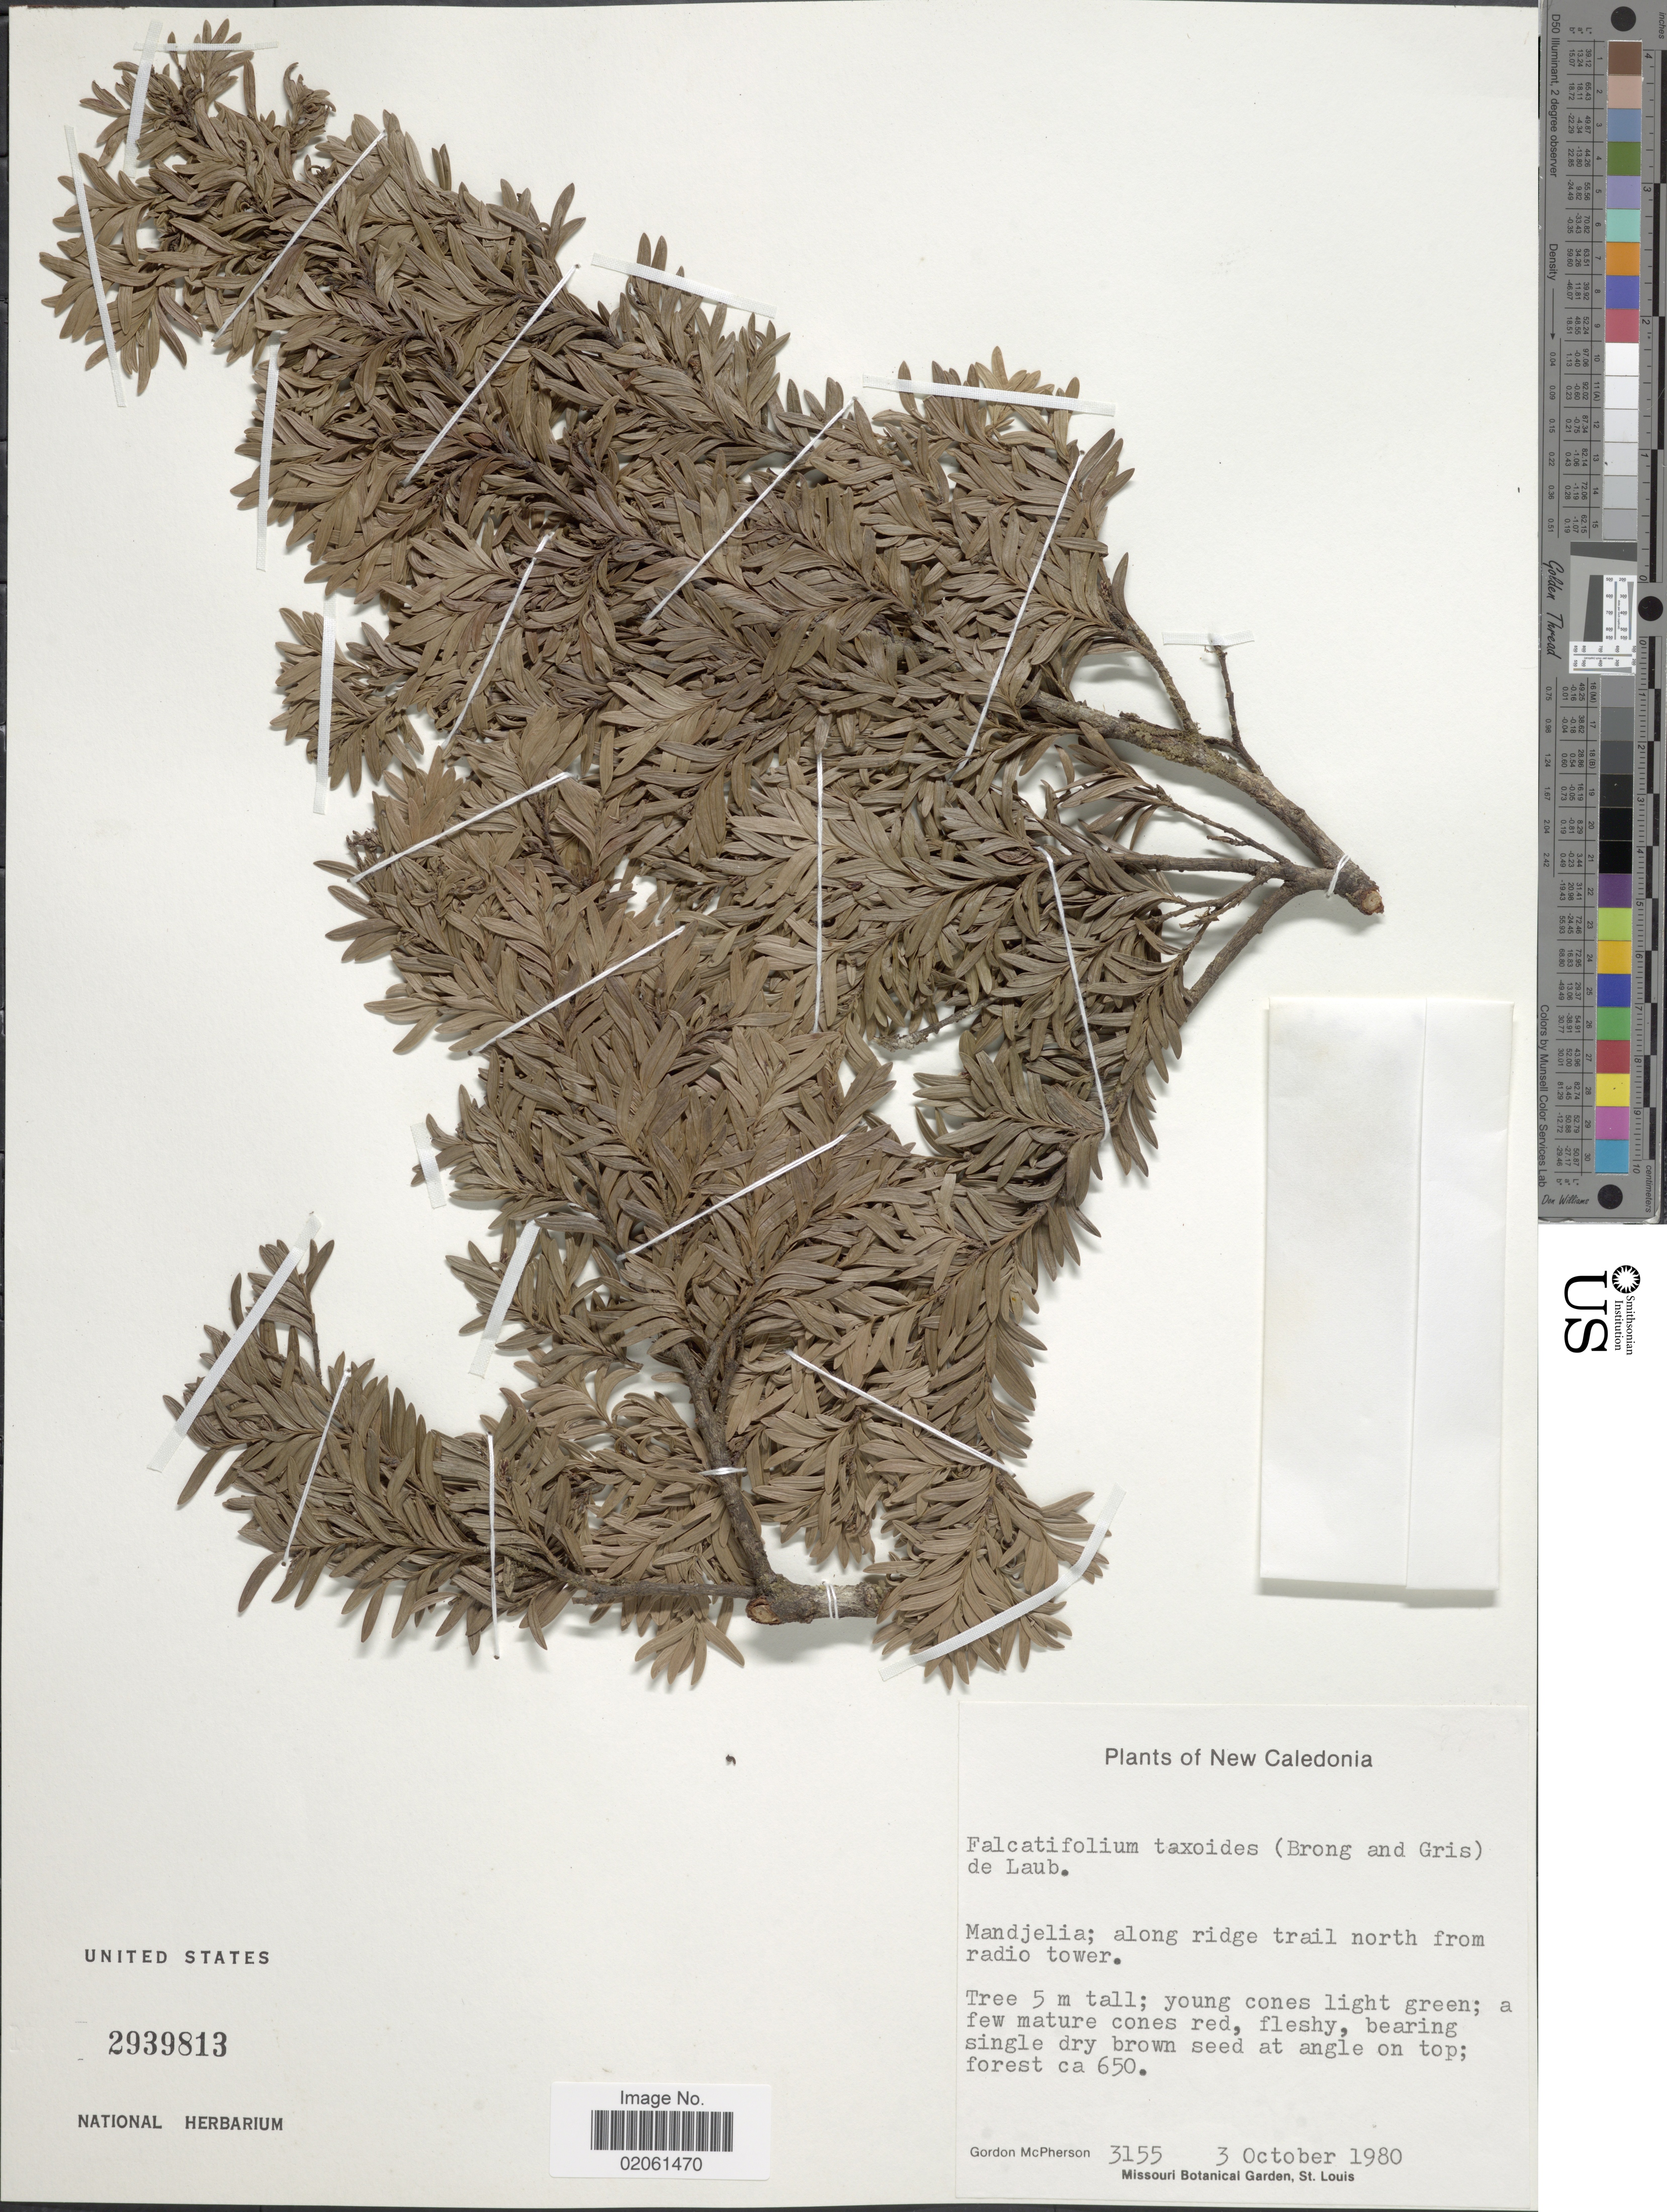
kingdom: Plantae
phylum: Tracheophyta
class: Pinopsida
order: Pinales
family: Podocarpaceae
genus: Falcatifolium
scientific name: Falcatifolium taxoides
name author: (Brongn. & Gris) de Laub.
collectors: G. D. McPherson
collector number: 3155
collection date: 1980-10-03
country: New Caledonia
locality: Mandjelia; along ridge trail north from radio tower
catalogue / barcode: US 2939813